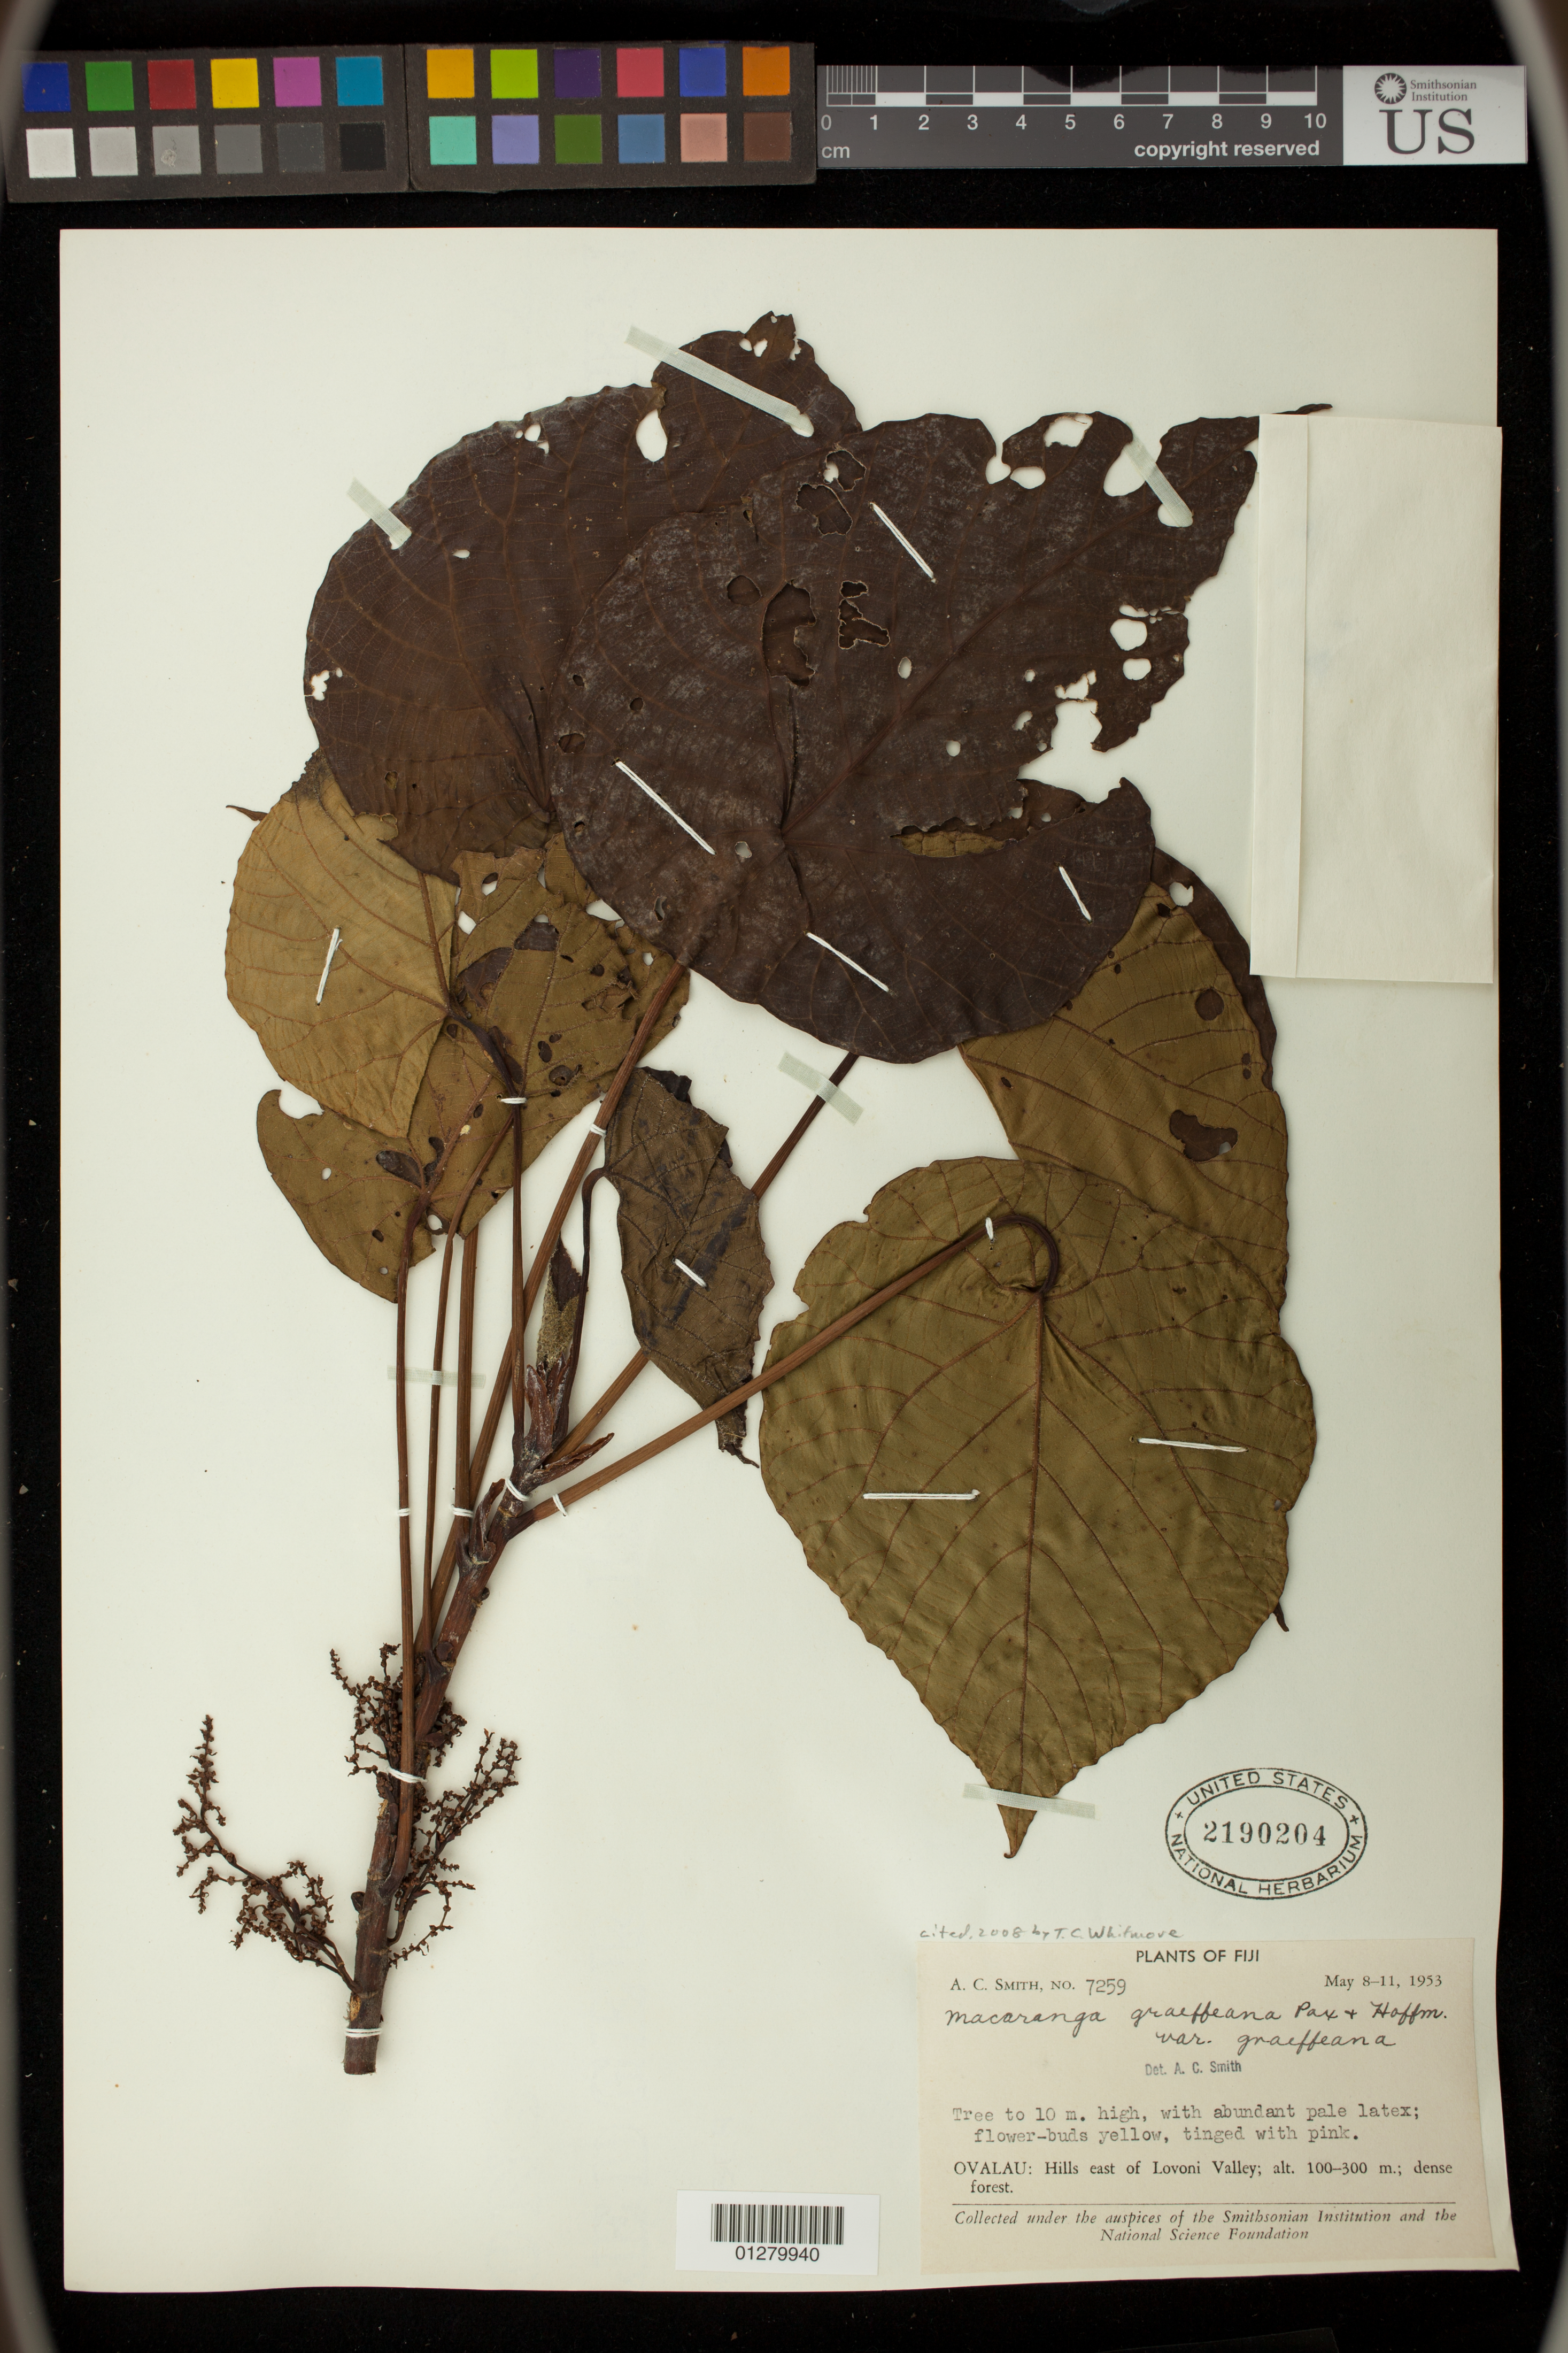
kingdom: Plantae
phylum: Tracheophyta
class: Magnoliopsida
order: Malpighiales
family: Euphorbiaceae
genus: Macaranga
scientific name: Macaranga graeffeana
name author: Pax & K. Hoffm.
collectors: A. C. Smith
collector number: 7259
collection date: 1953-05-08/1953-05-11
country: Fiji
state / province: Eastern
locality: Ovalau: Hills east of Lovoni Valley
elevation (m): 100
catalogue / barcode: US 2190204